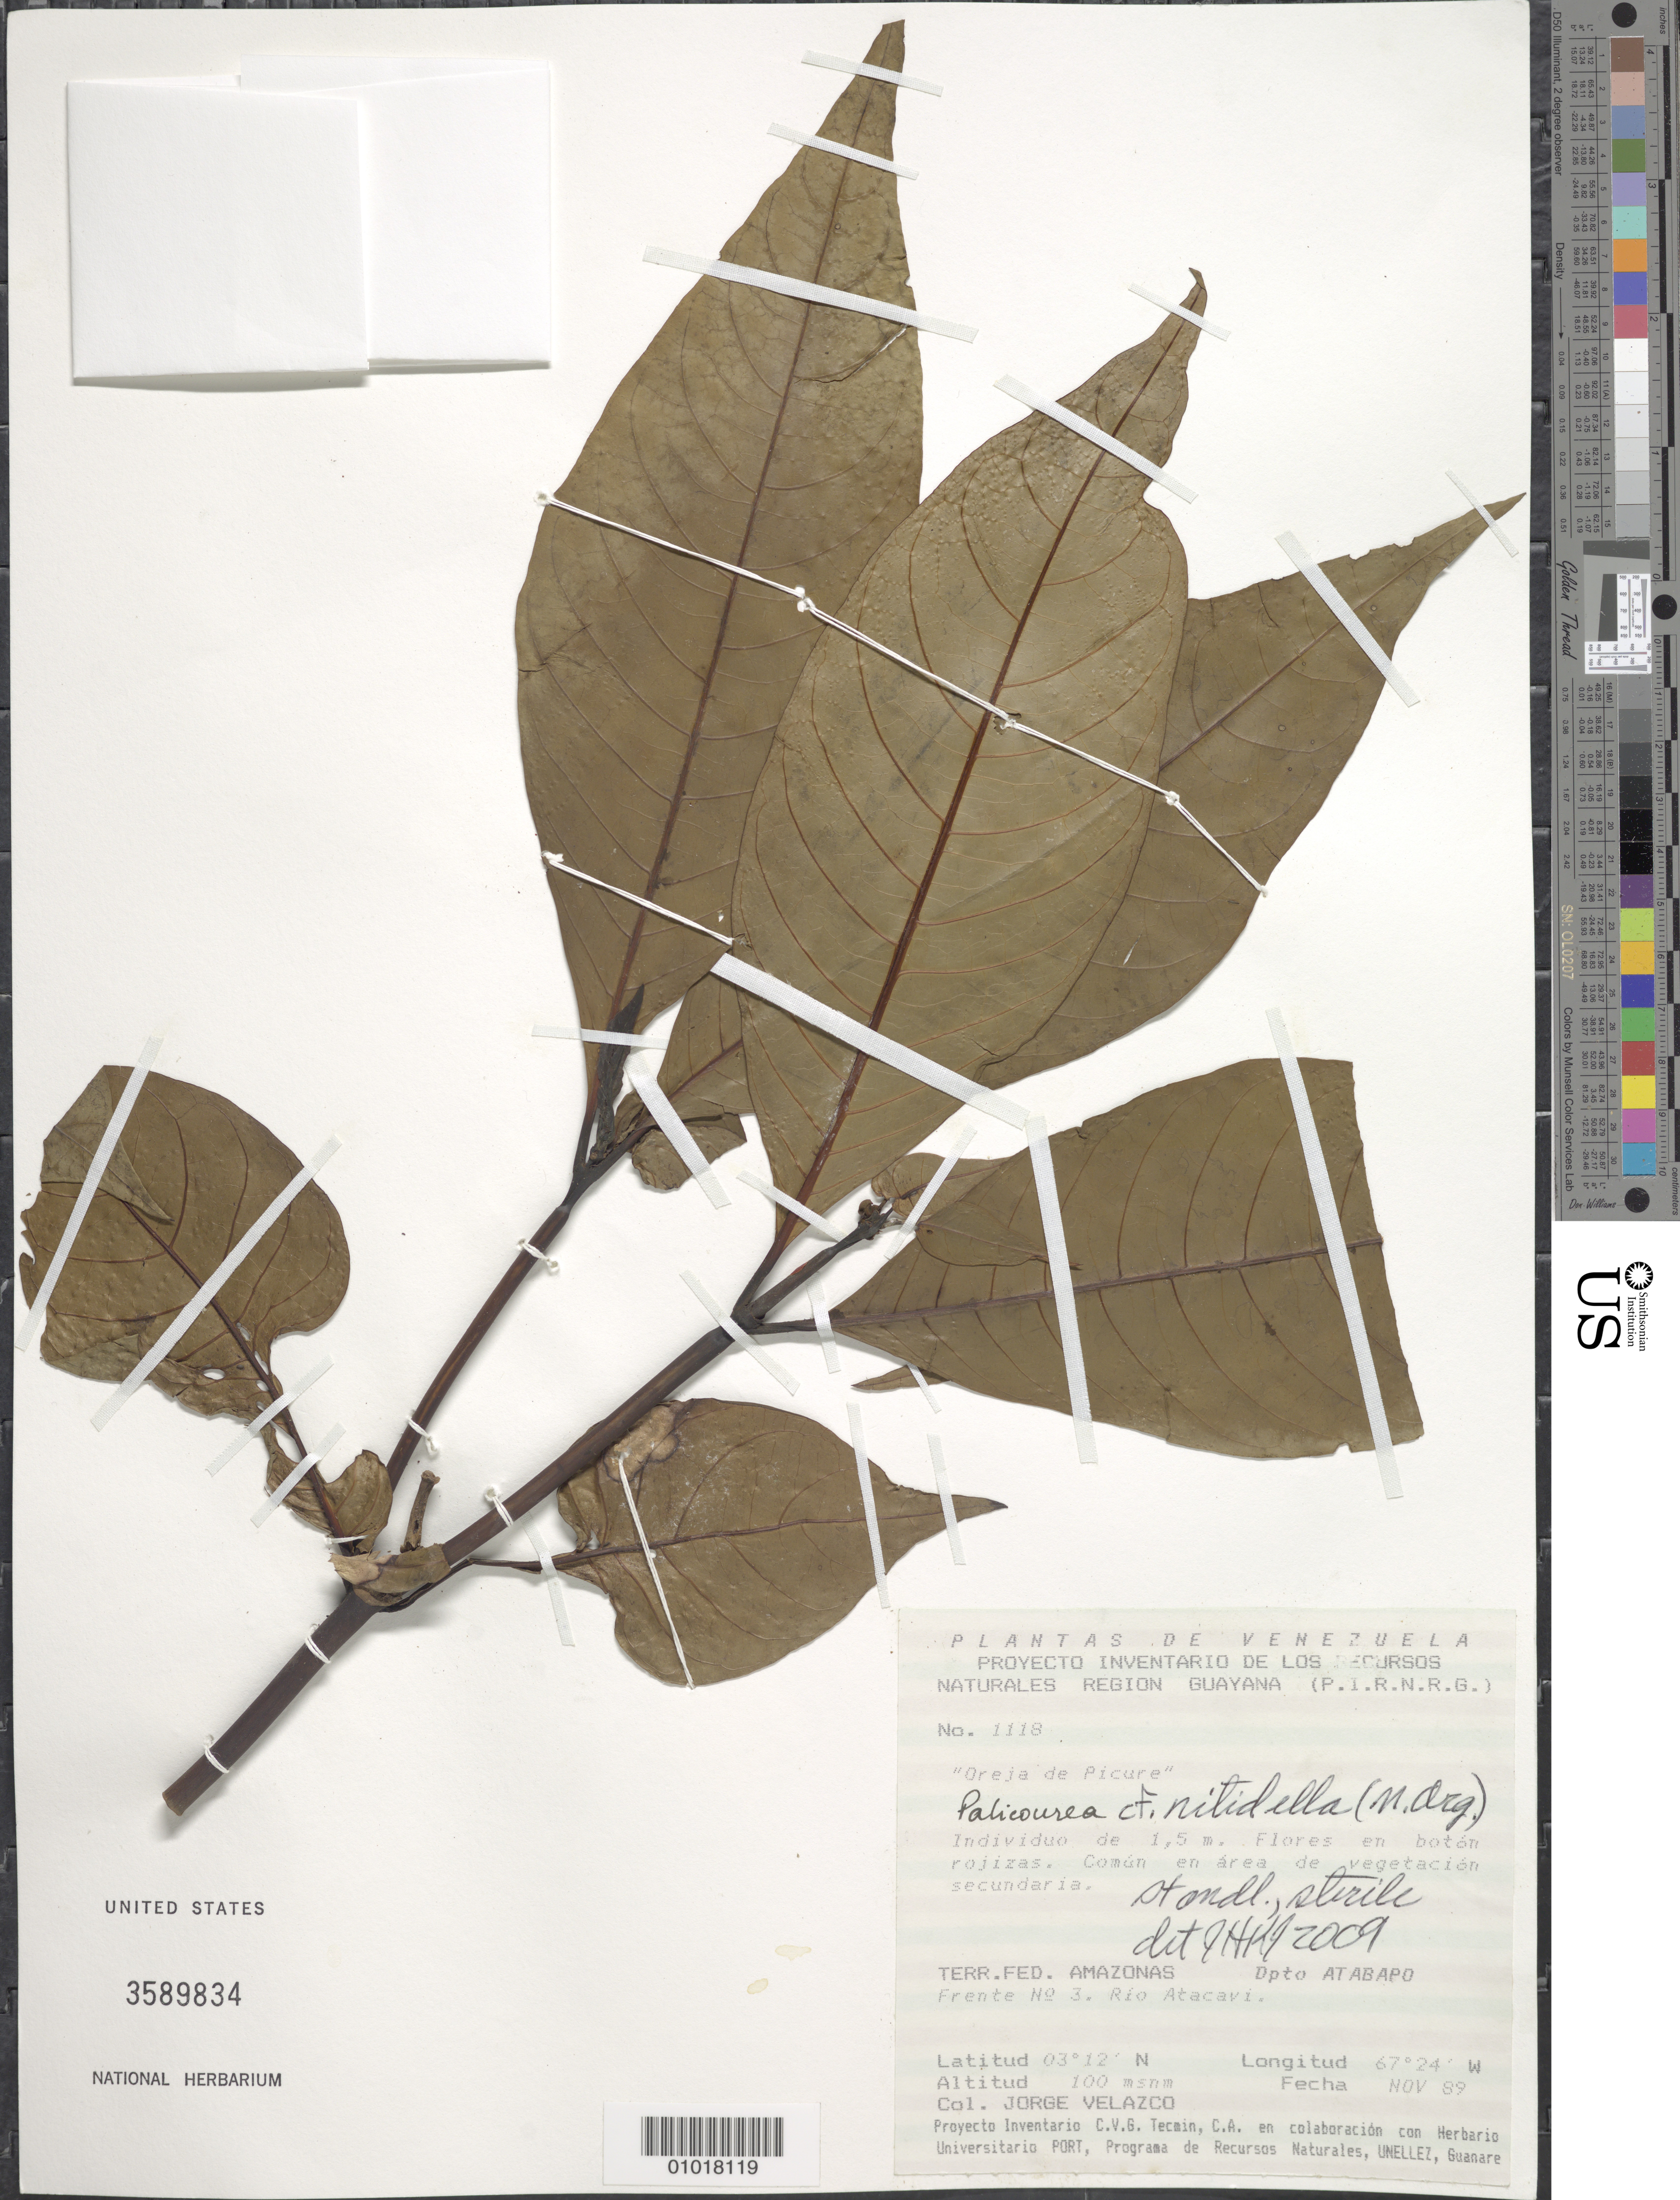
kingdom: Plantae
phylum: Tracheophyta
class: Magnoliopsida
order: Gentianales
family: Rubiaceae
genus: Palicourea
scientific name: Palicourea nitidella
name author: (Müll. Arg.) Standl.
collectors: J. Velazco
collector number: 1118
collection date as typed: Nov-89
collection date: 1989-11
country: Venezuela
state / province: Amazonas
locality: Frente No. 3. Rio Atacavi.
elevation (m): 100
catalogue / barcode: US 3589834